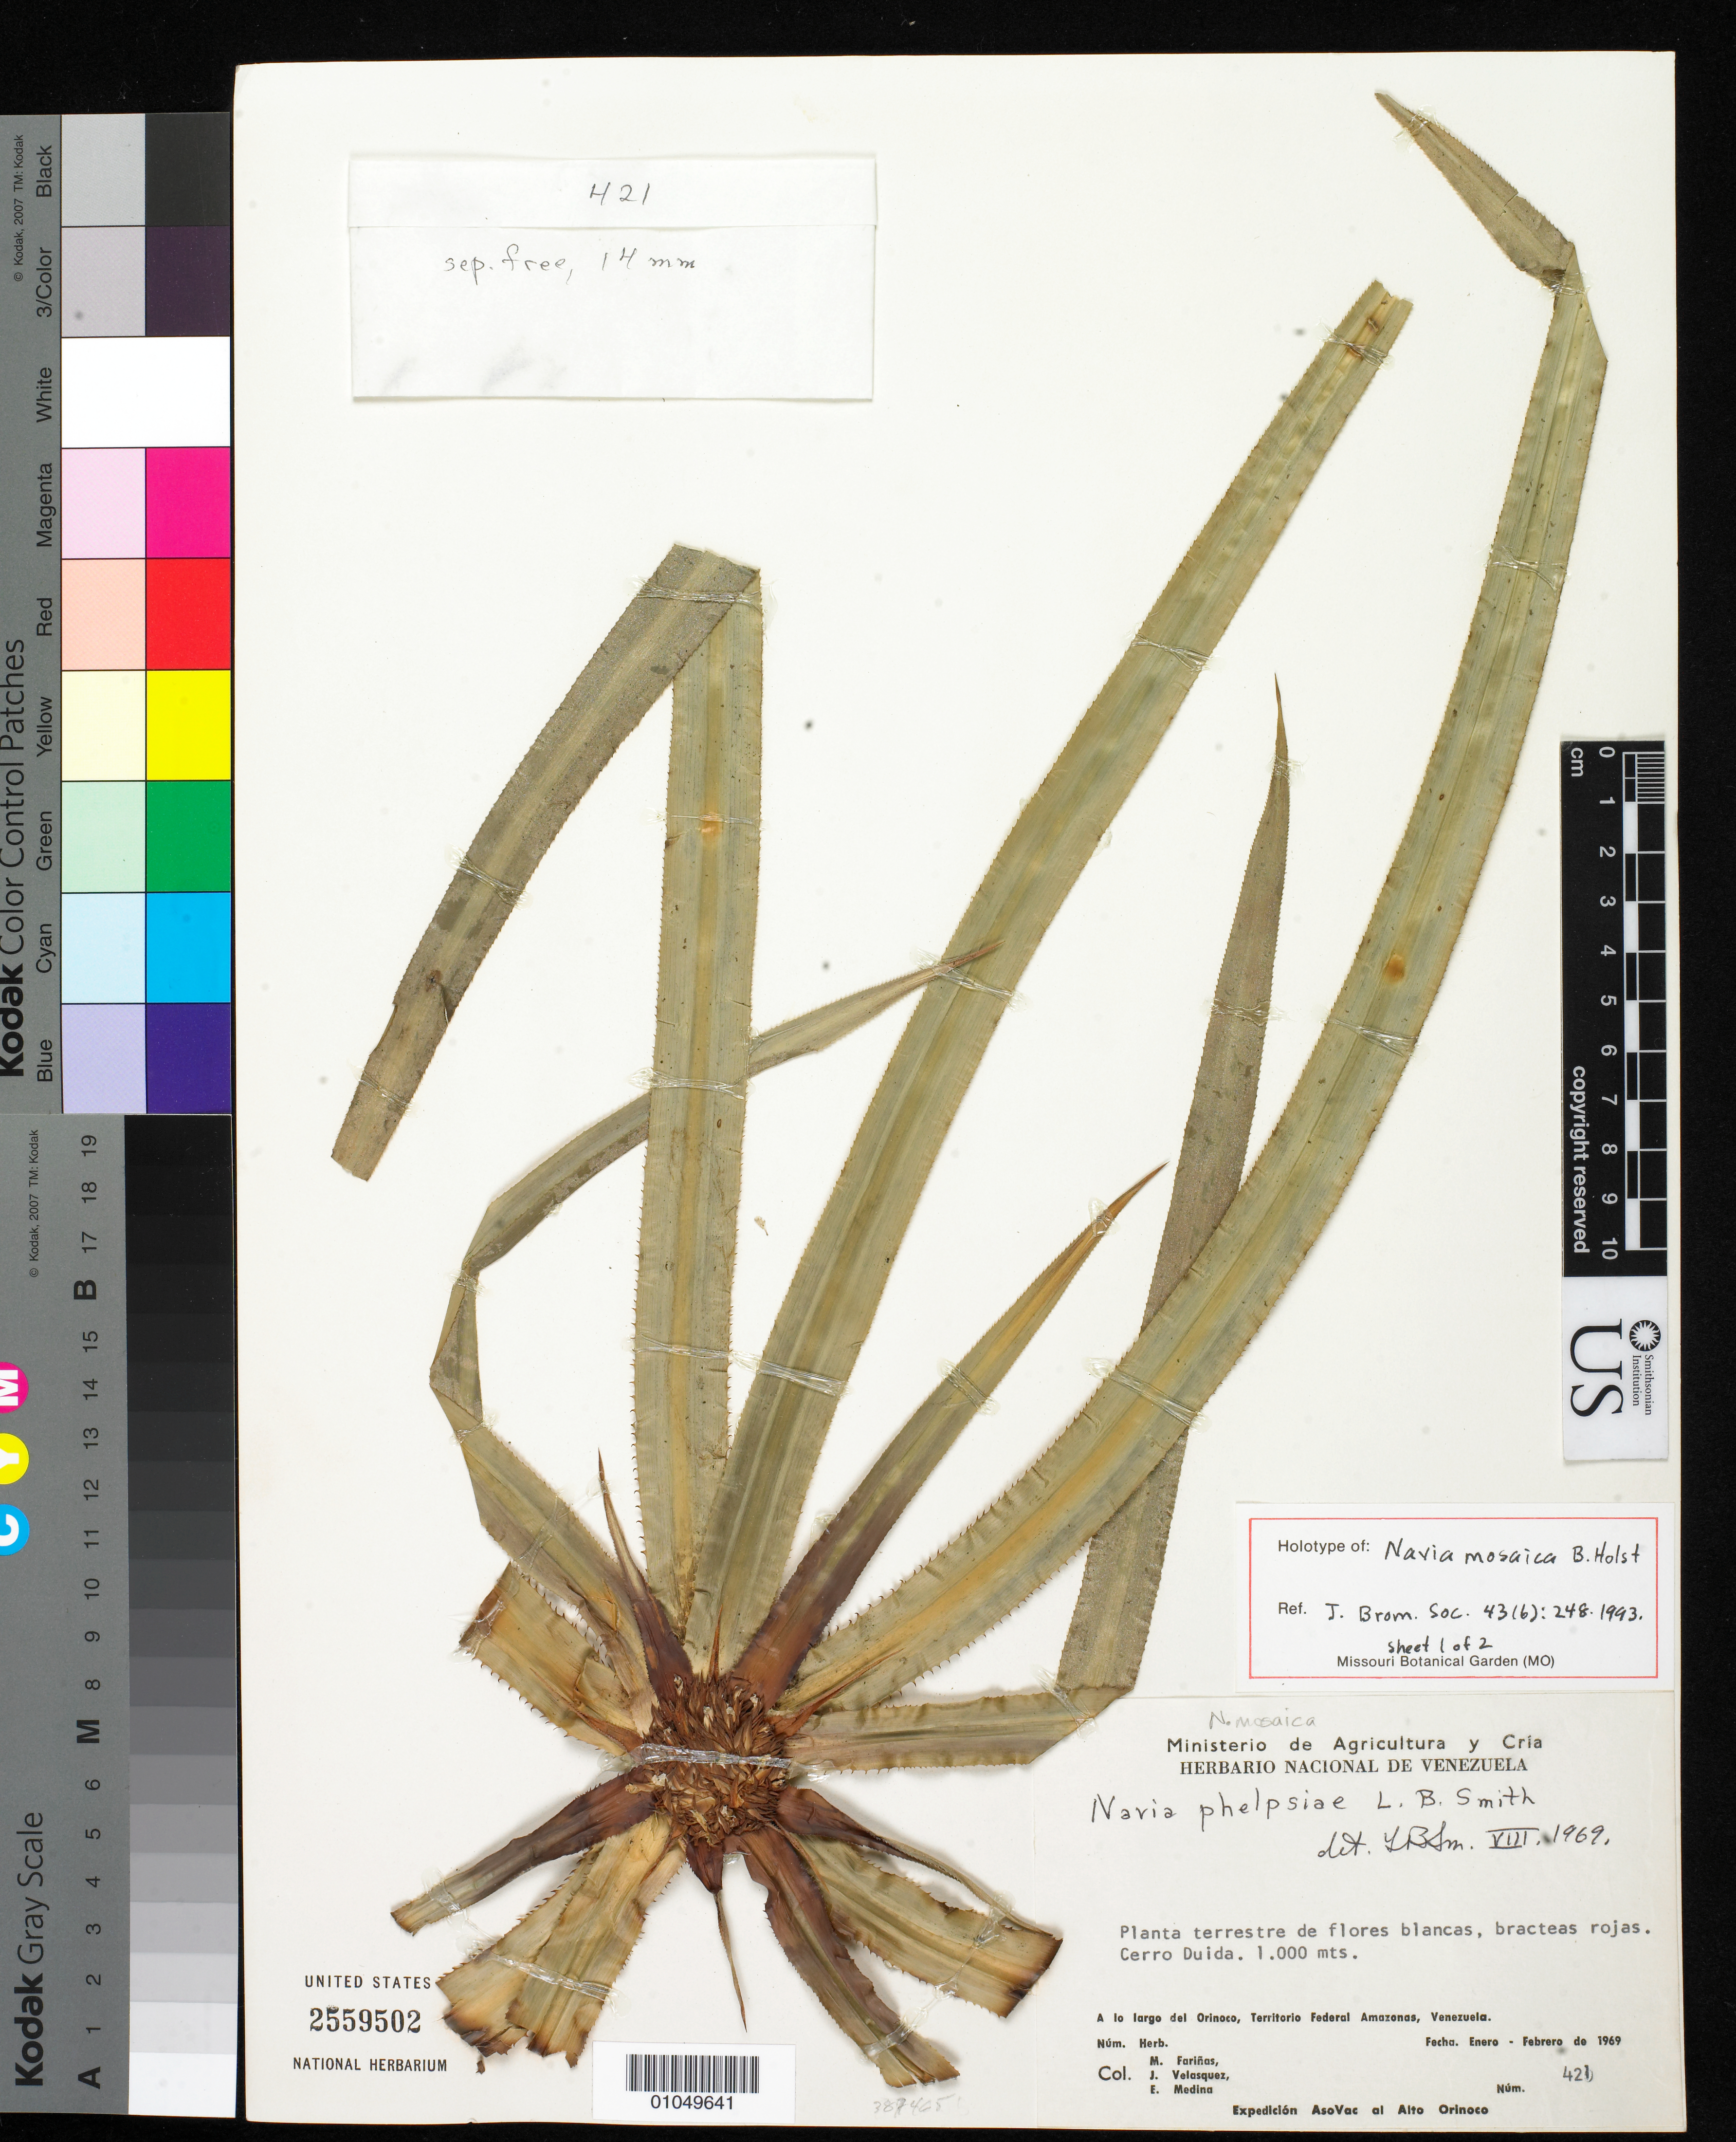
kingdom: Plantae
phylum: Tracheophyta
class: Liliopsida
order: Poales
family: Bromeliaceae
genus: Navia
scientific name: Navia mosaica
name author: B. Holst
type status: Holotype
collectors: M. Fariñas, J. Velasquez & E. Medina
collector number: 421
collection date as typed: Jan 1969 to -- Feb 1969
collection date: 1969-01/1969-02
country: Venezuela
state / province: Amazonas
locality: A lo largo del Orinoco, Territorio Federal Amazonas, Cerro Duida.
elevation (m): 1000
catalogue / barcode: US 2559502